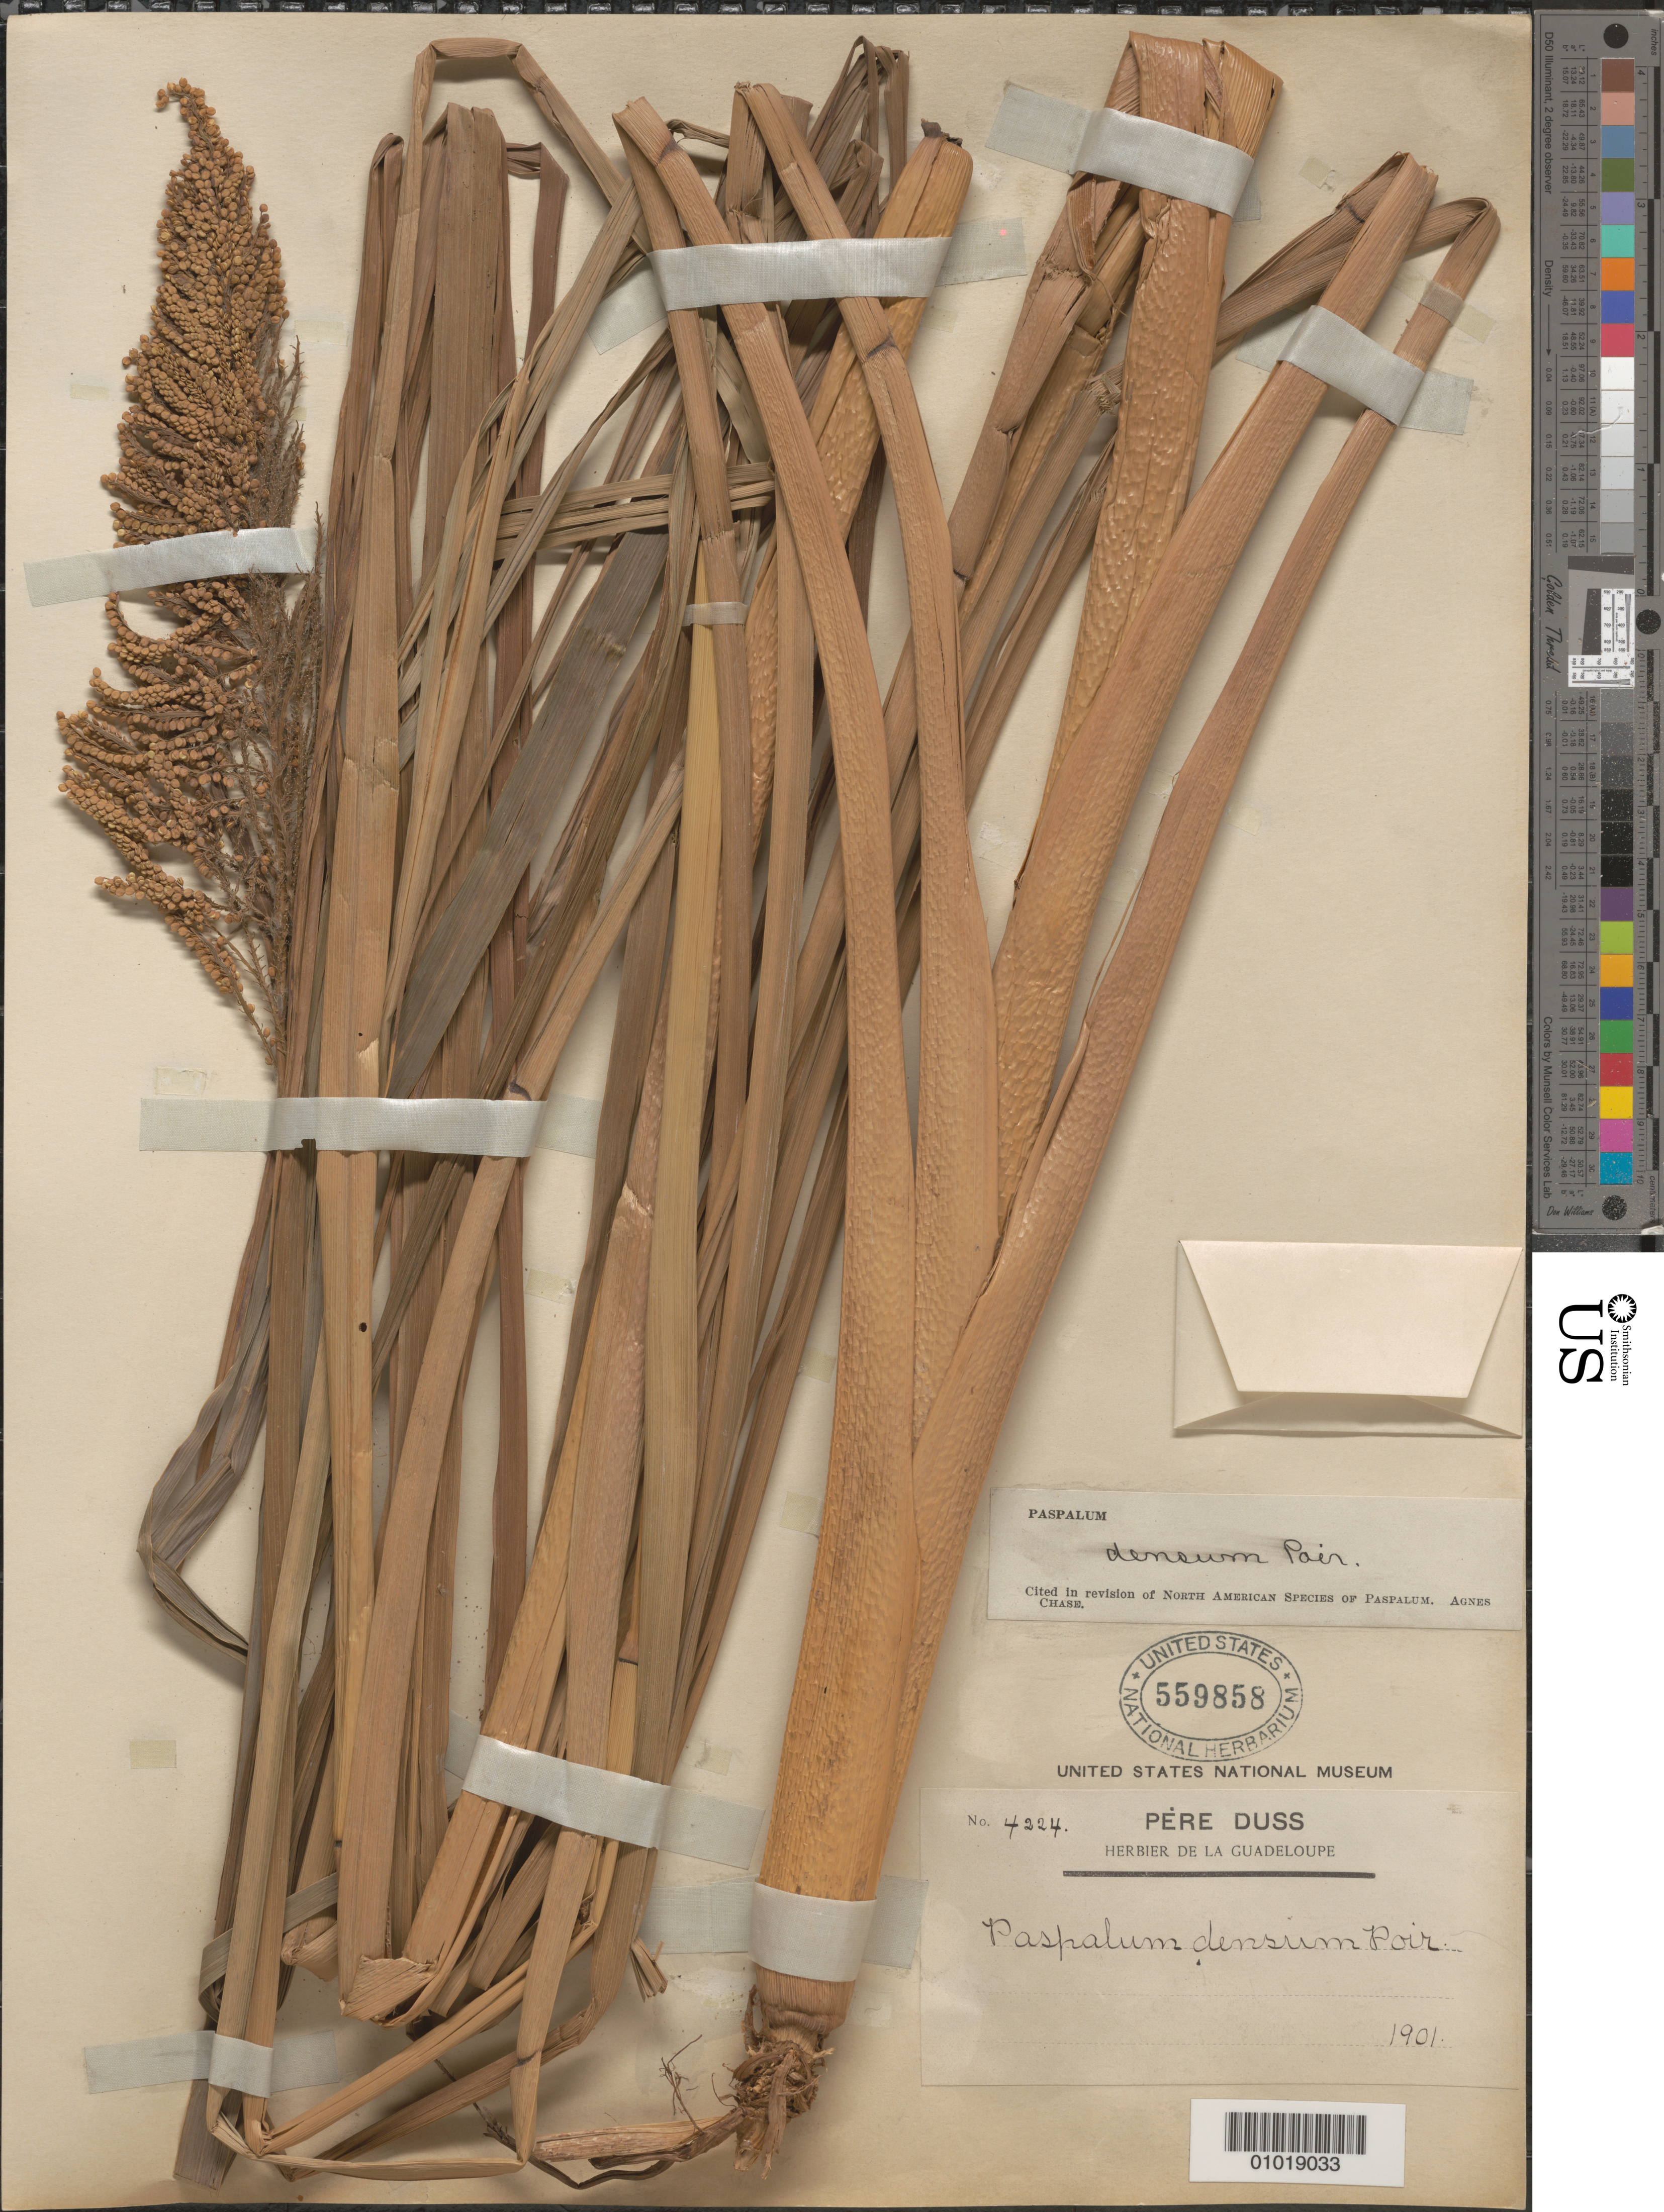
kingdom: Plantae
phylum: Tracheophyta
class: Liliopsida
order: Poales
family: Poaceae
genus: Paspalum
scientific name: Paspalum densum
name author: Poir.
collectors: Père Duss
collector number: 4224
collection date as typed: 1901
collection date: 1901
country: Guadeloupe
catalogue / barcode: US 559858